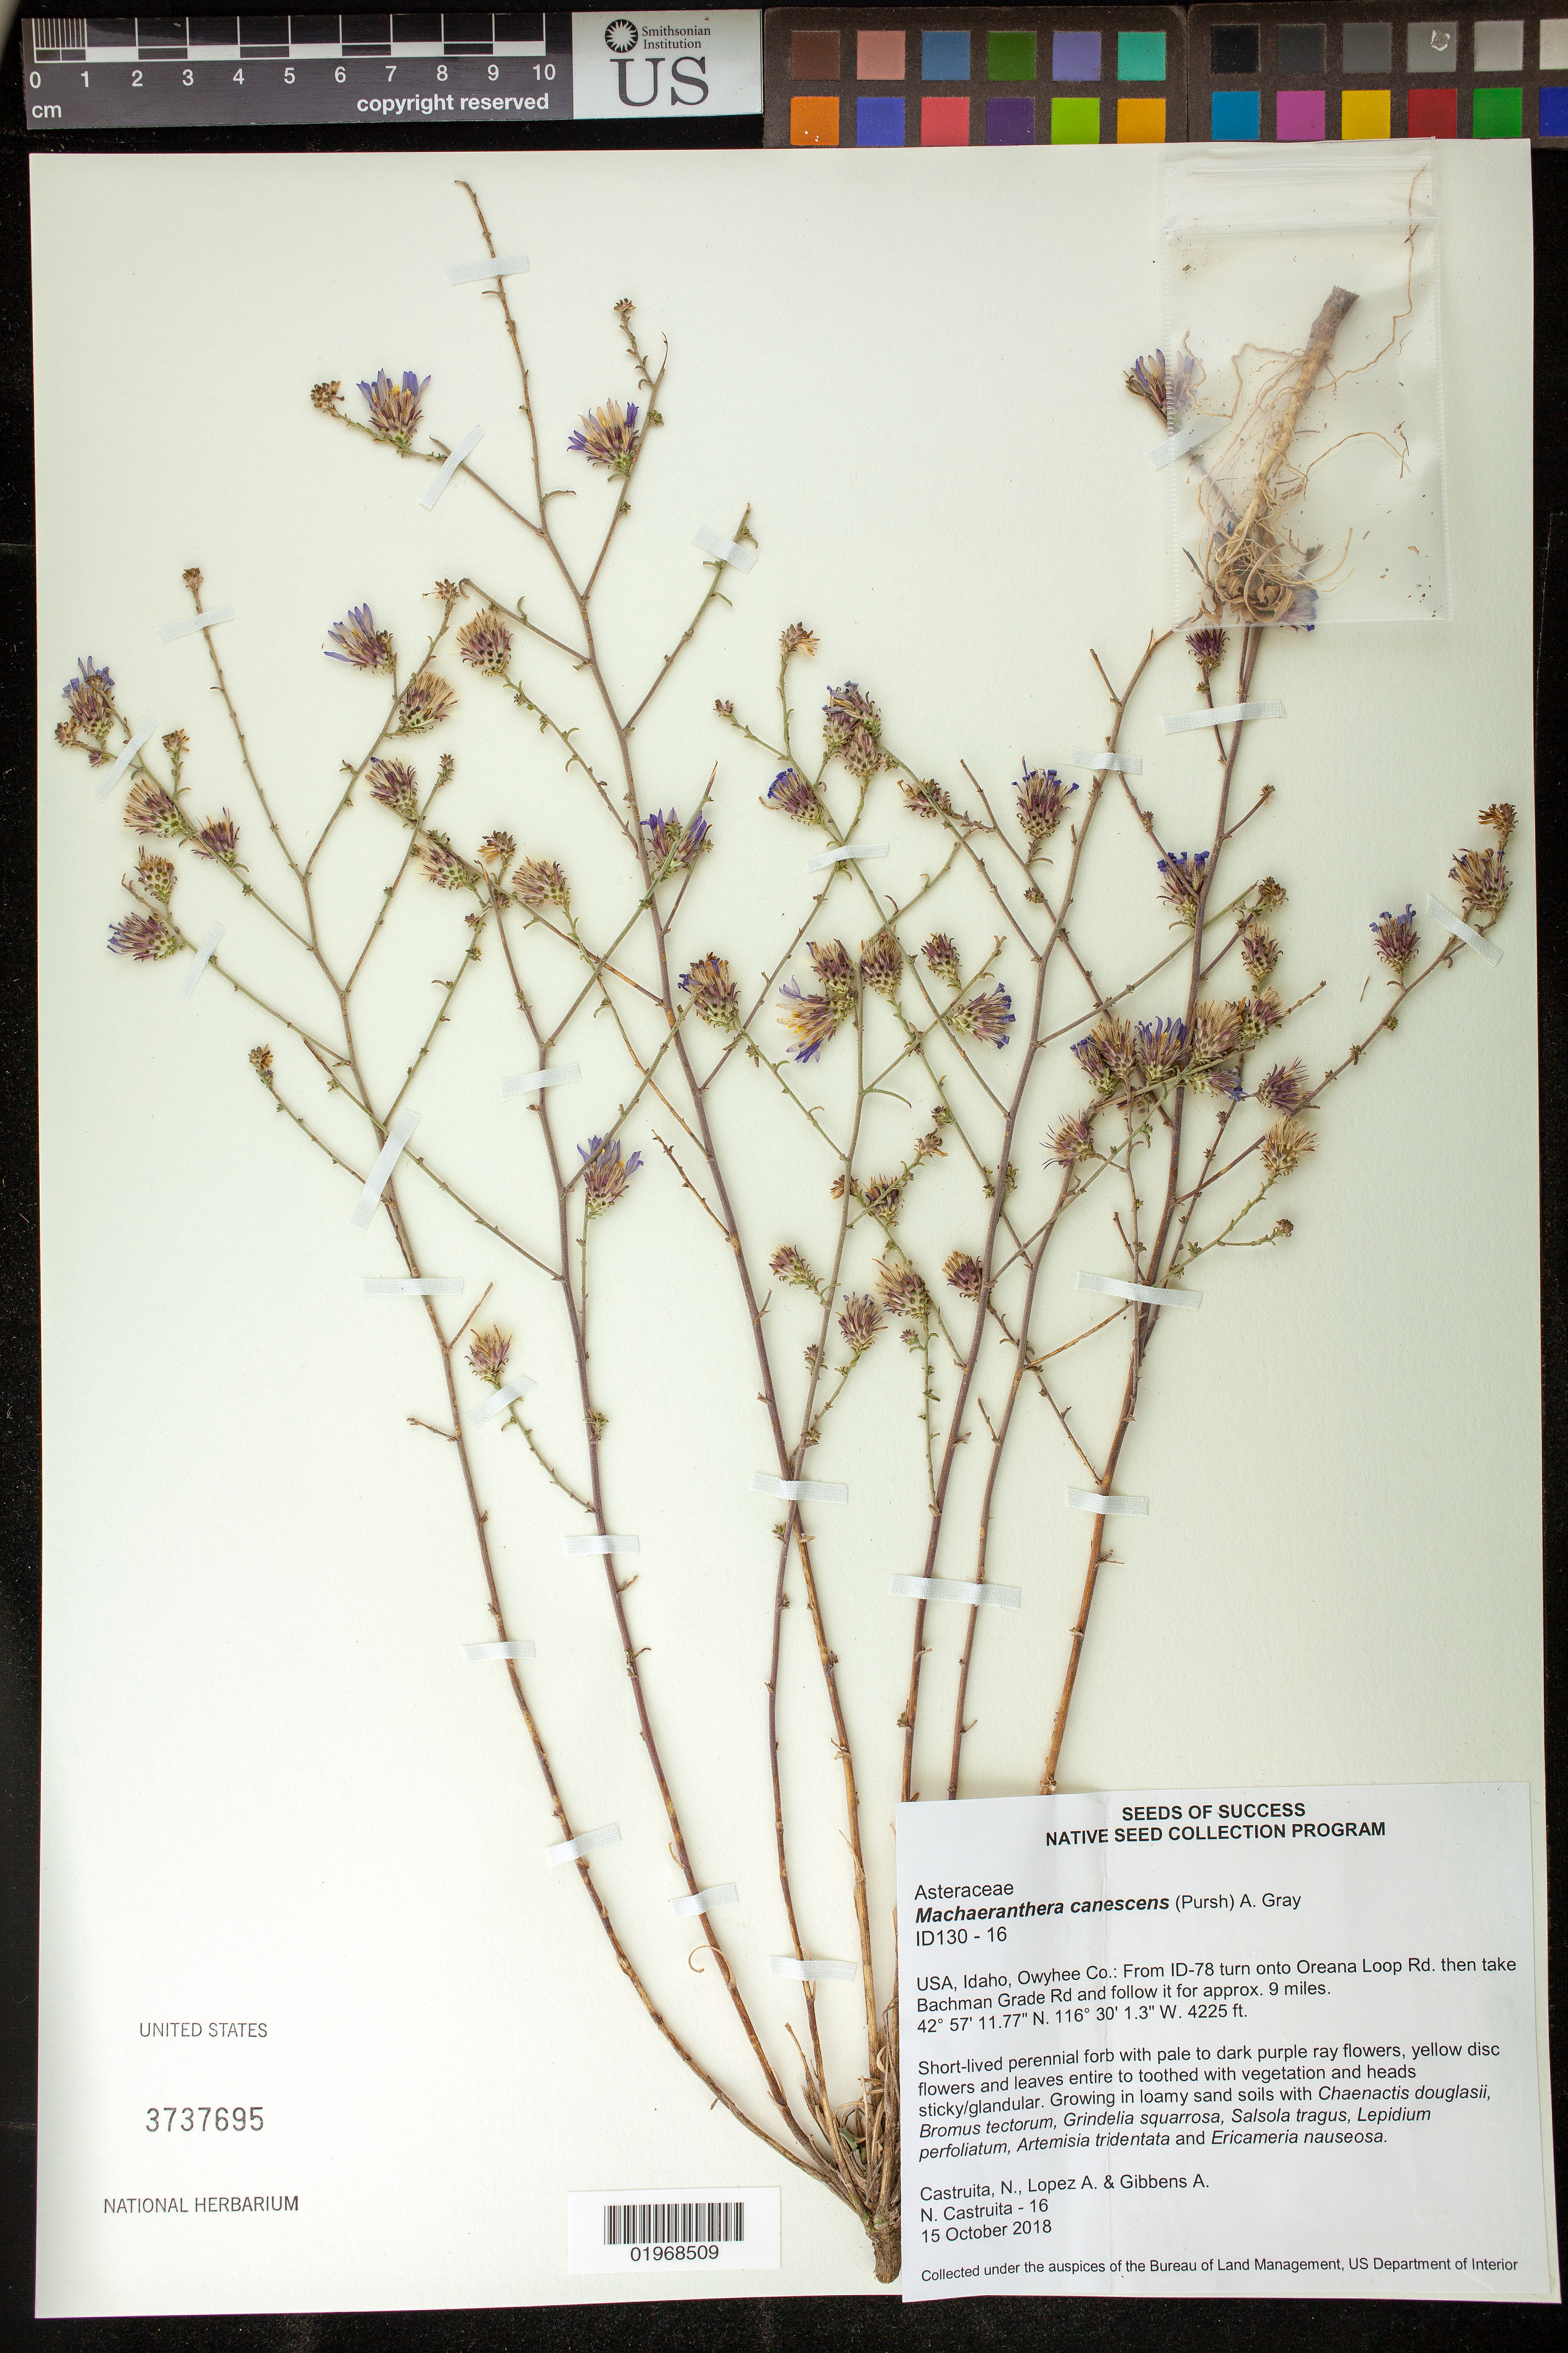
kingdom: Plantae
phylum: Tracheophyta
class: Magnoliopsida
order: Asterales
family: Asteraceae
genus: Machaeranthera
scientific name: Machaeranthera canescens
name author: (Pursh) A. Gray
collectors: N. Castruita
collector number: ID130-16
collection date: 2018-10-15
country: United States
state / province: Idaho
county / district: Owyhee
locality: Approx. 9 miles on Bachman Grade Rd.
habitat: Loamy sand soils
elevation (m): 1288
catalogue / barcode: US 3737695